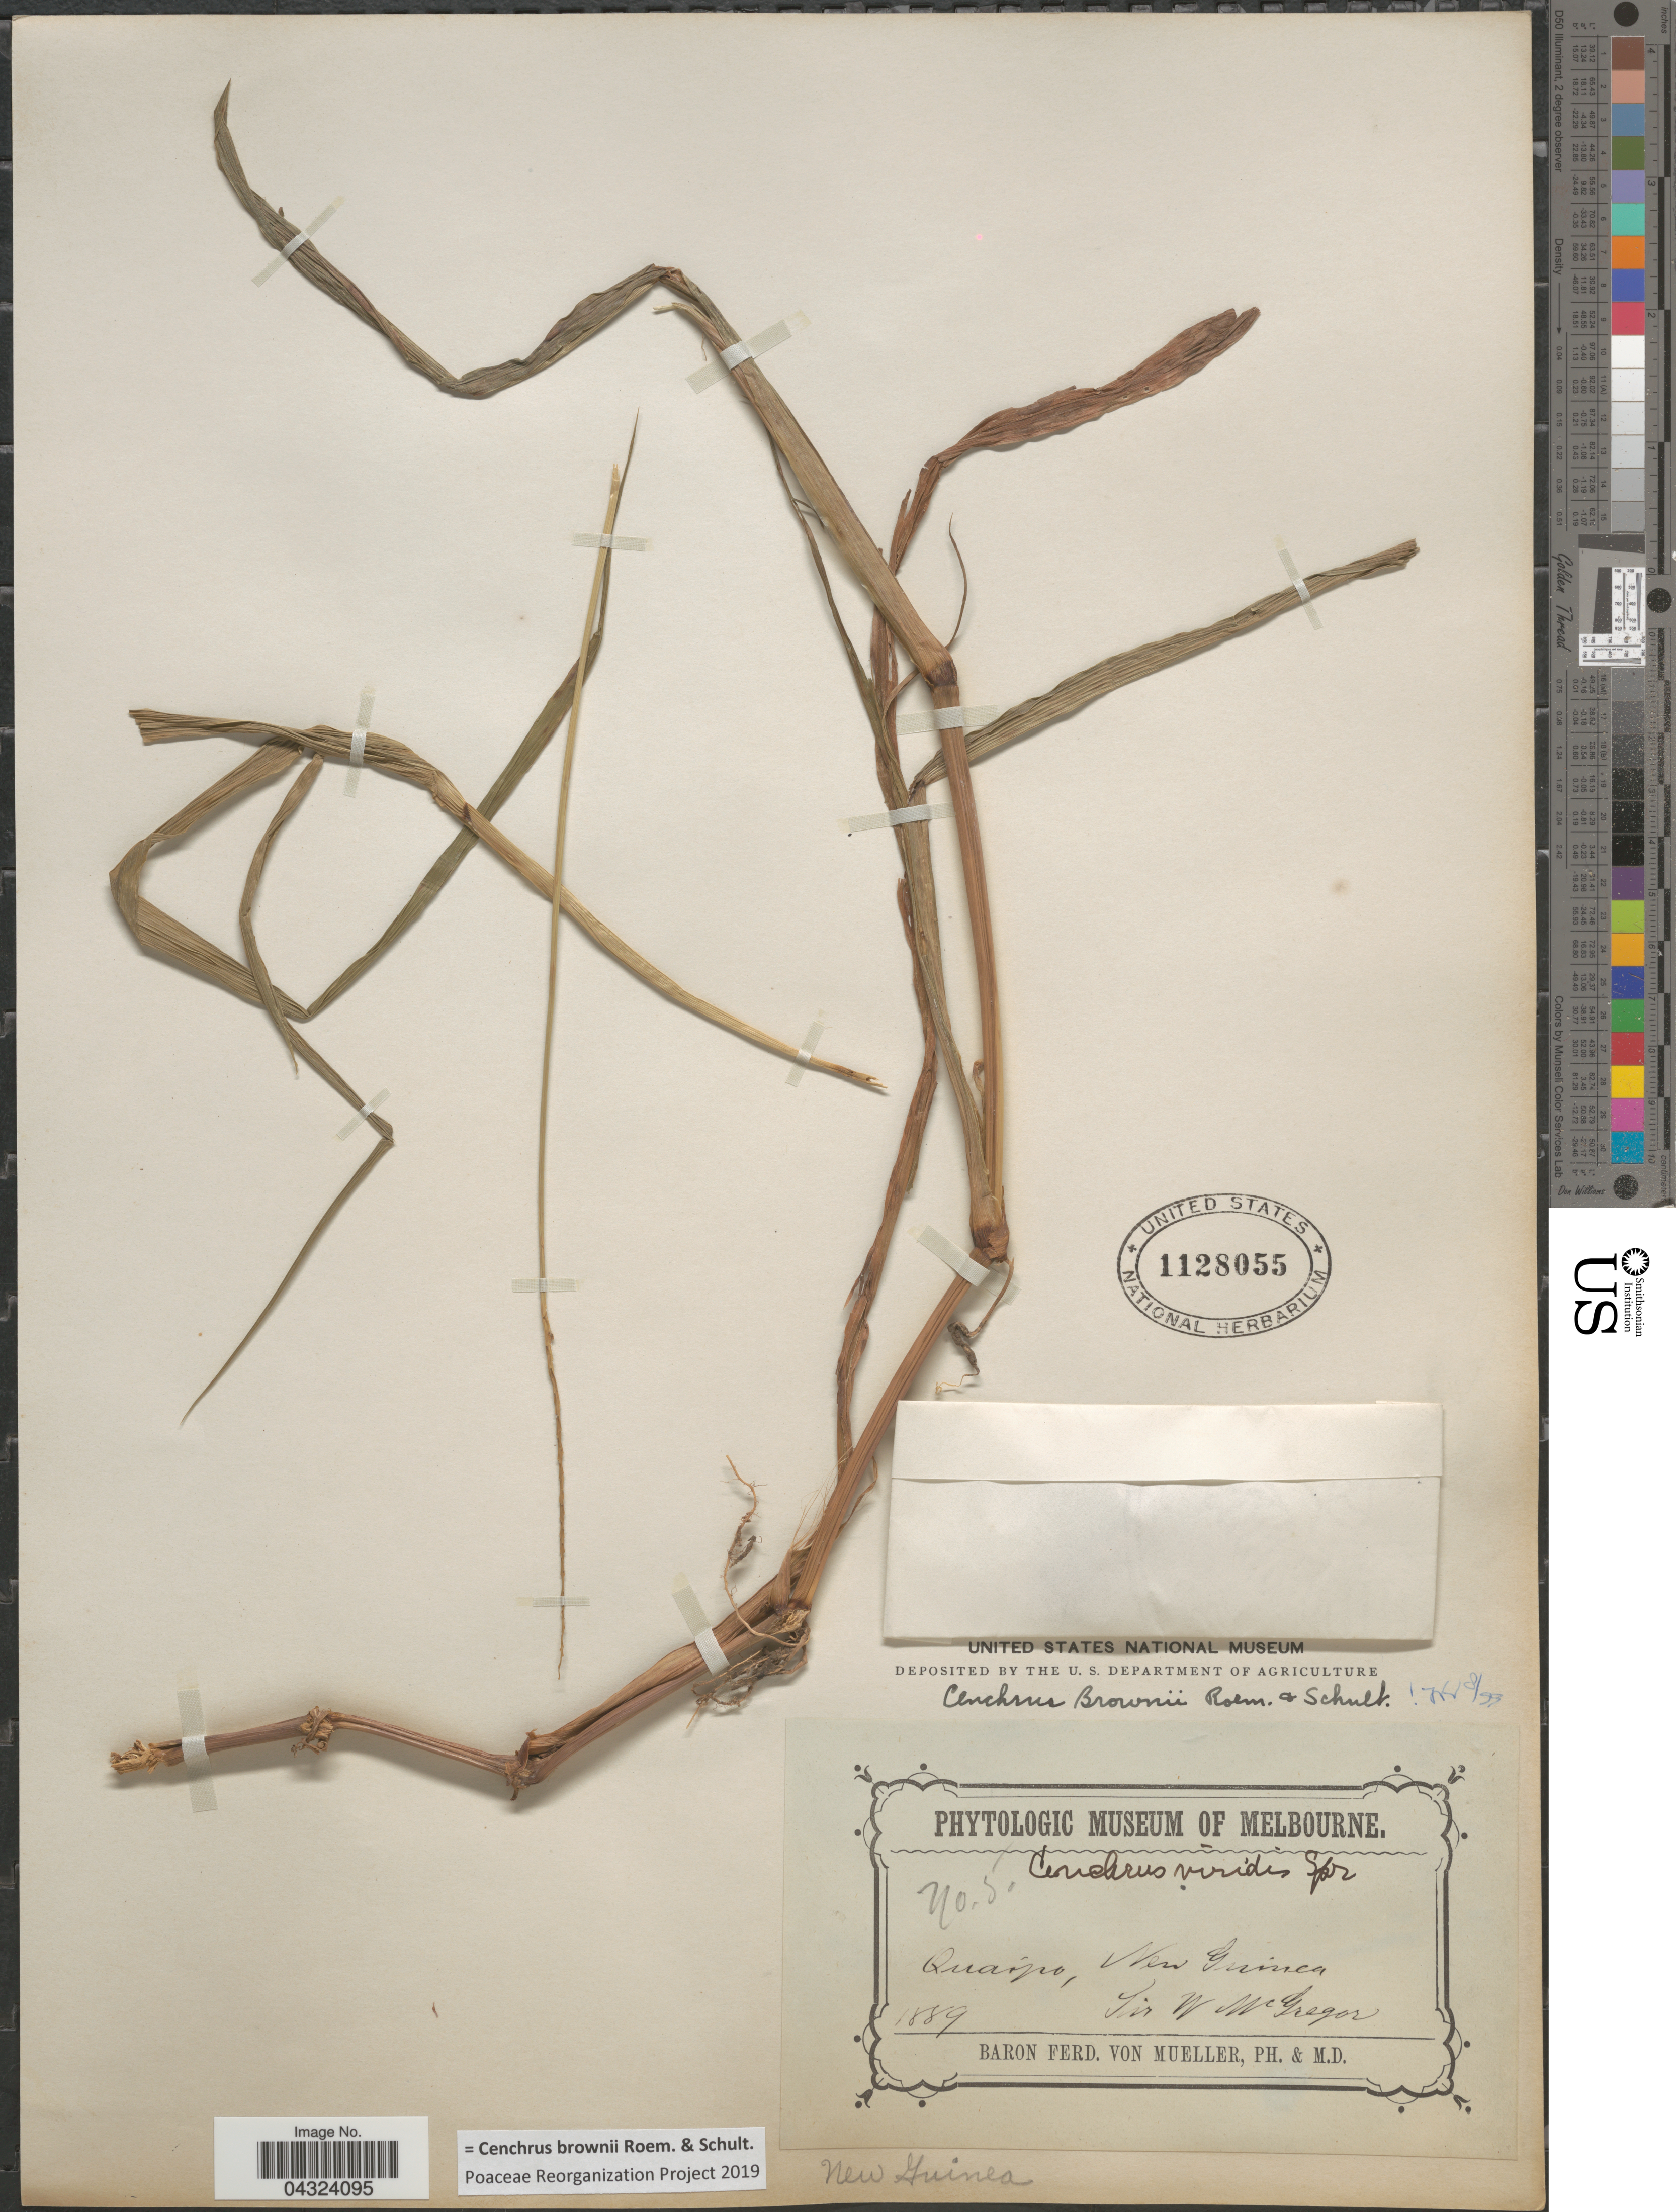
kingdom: Plantae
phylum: Tracheophyta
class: Liliopsida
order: Poales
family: Poaceae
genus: Cenchrus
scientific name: Cenchrus brownii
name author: Roem. & Schult.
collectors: W. McGregor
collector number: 5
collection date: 1889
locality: Quaipo [interpreted], New Guinea.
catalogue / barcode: US 1128055